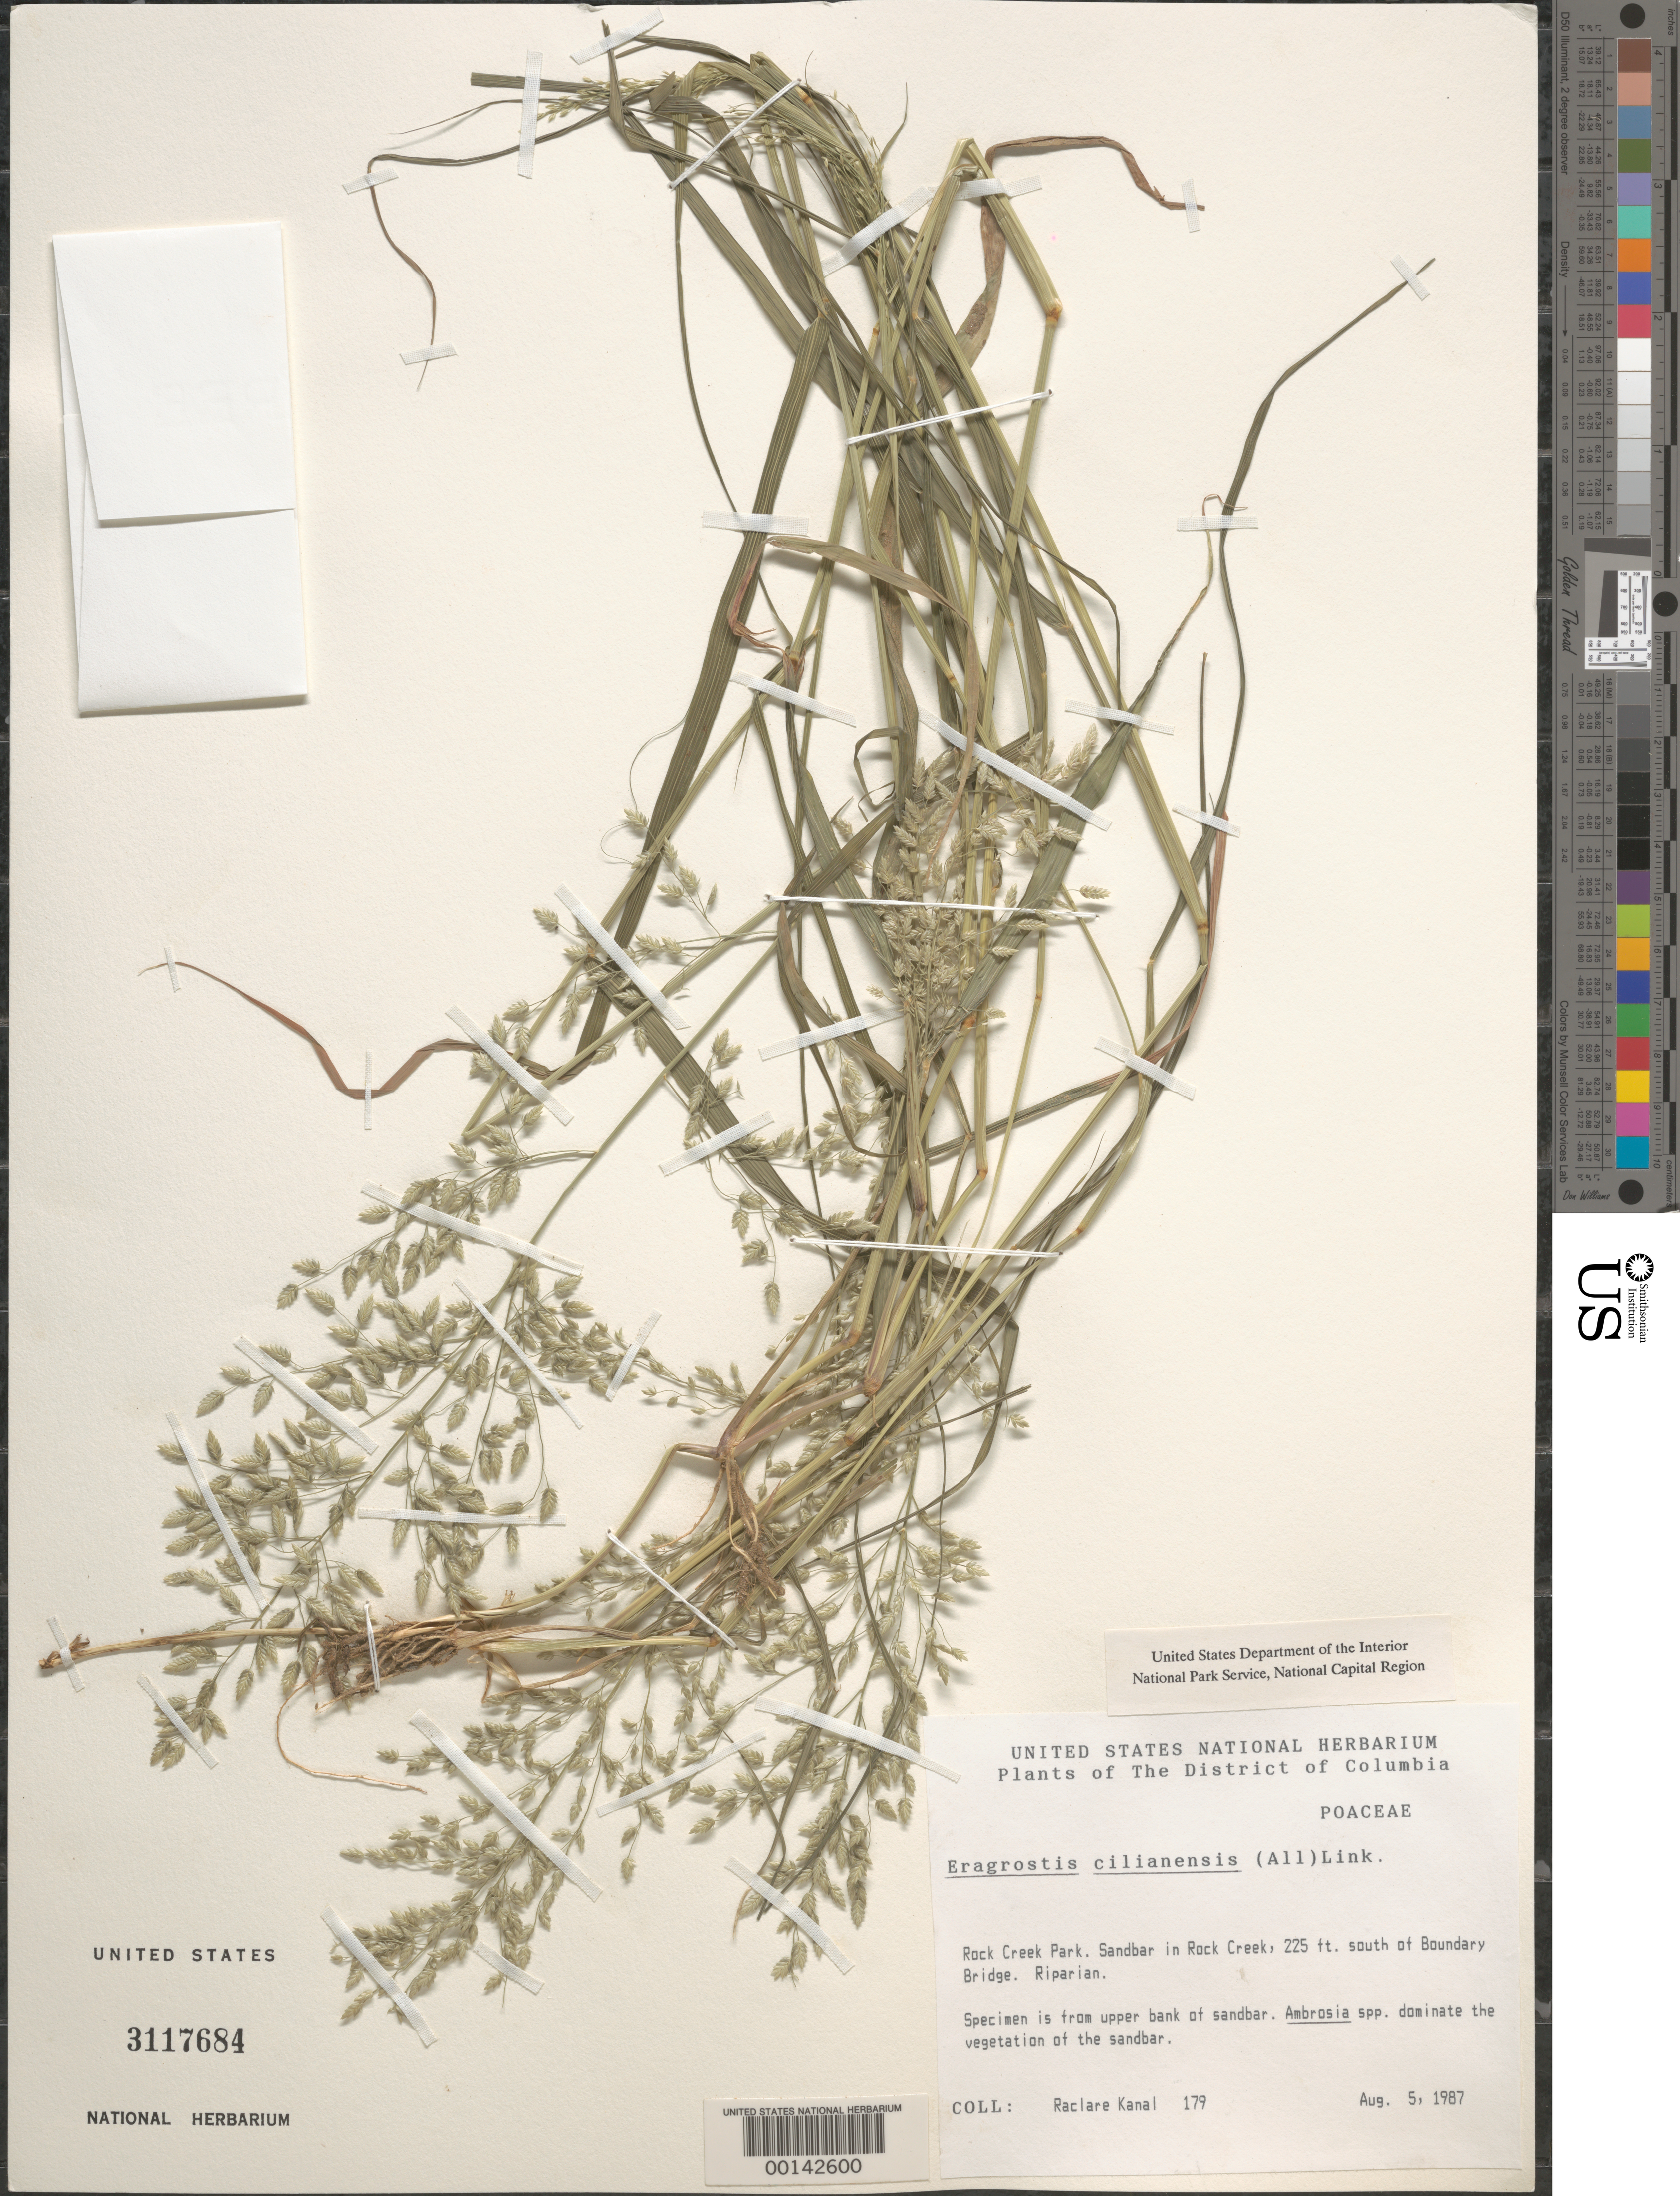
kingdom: Plantae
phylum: Tracheophyta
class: Liliopsida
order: Poales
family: Poaceae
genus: Eragrostis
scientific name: Eragrostis cilianensis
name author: (Bellardi) Vignolo ex Janch.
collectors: R. Kanal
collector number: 179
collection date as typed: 05 Aug 1987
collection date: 1987-08-05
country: United States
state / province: District of Columbia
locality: Rock Creek Park. Sandbar in Rock Creek, 225 ft. south of Boundary Bridge. Rock Creek Park and Vicinity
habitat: Riparian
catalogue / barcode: US 3117684